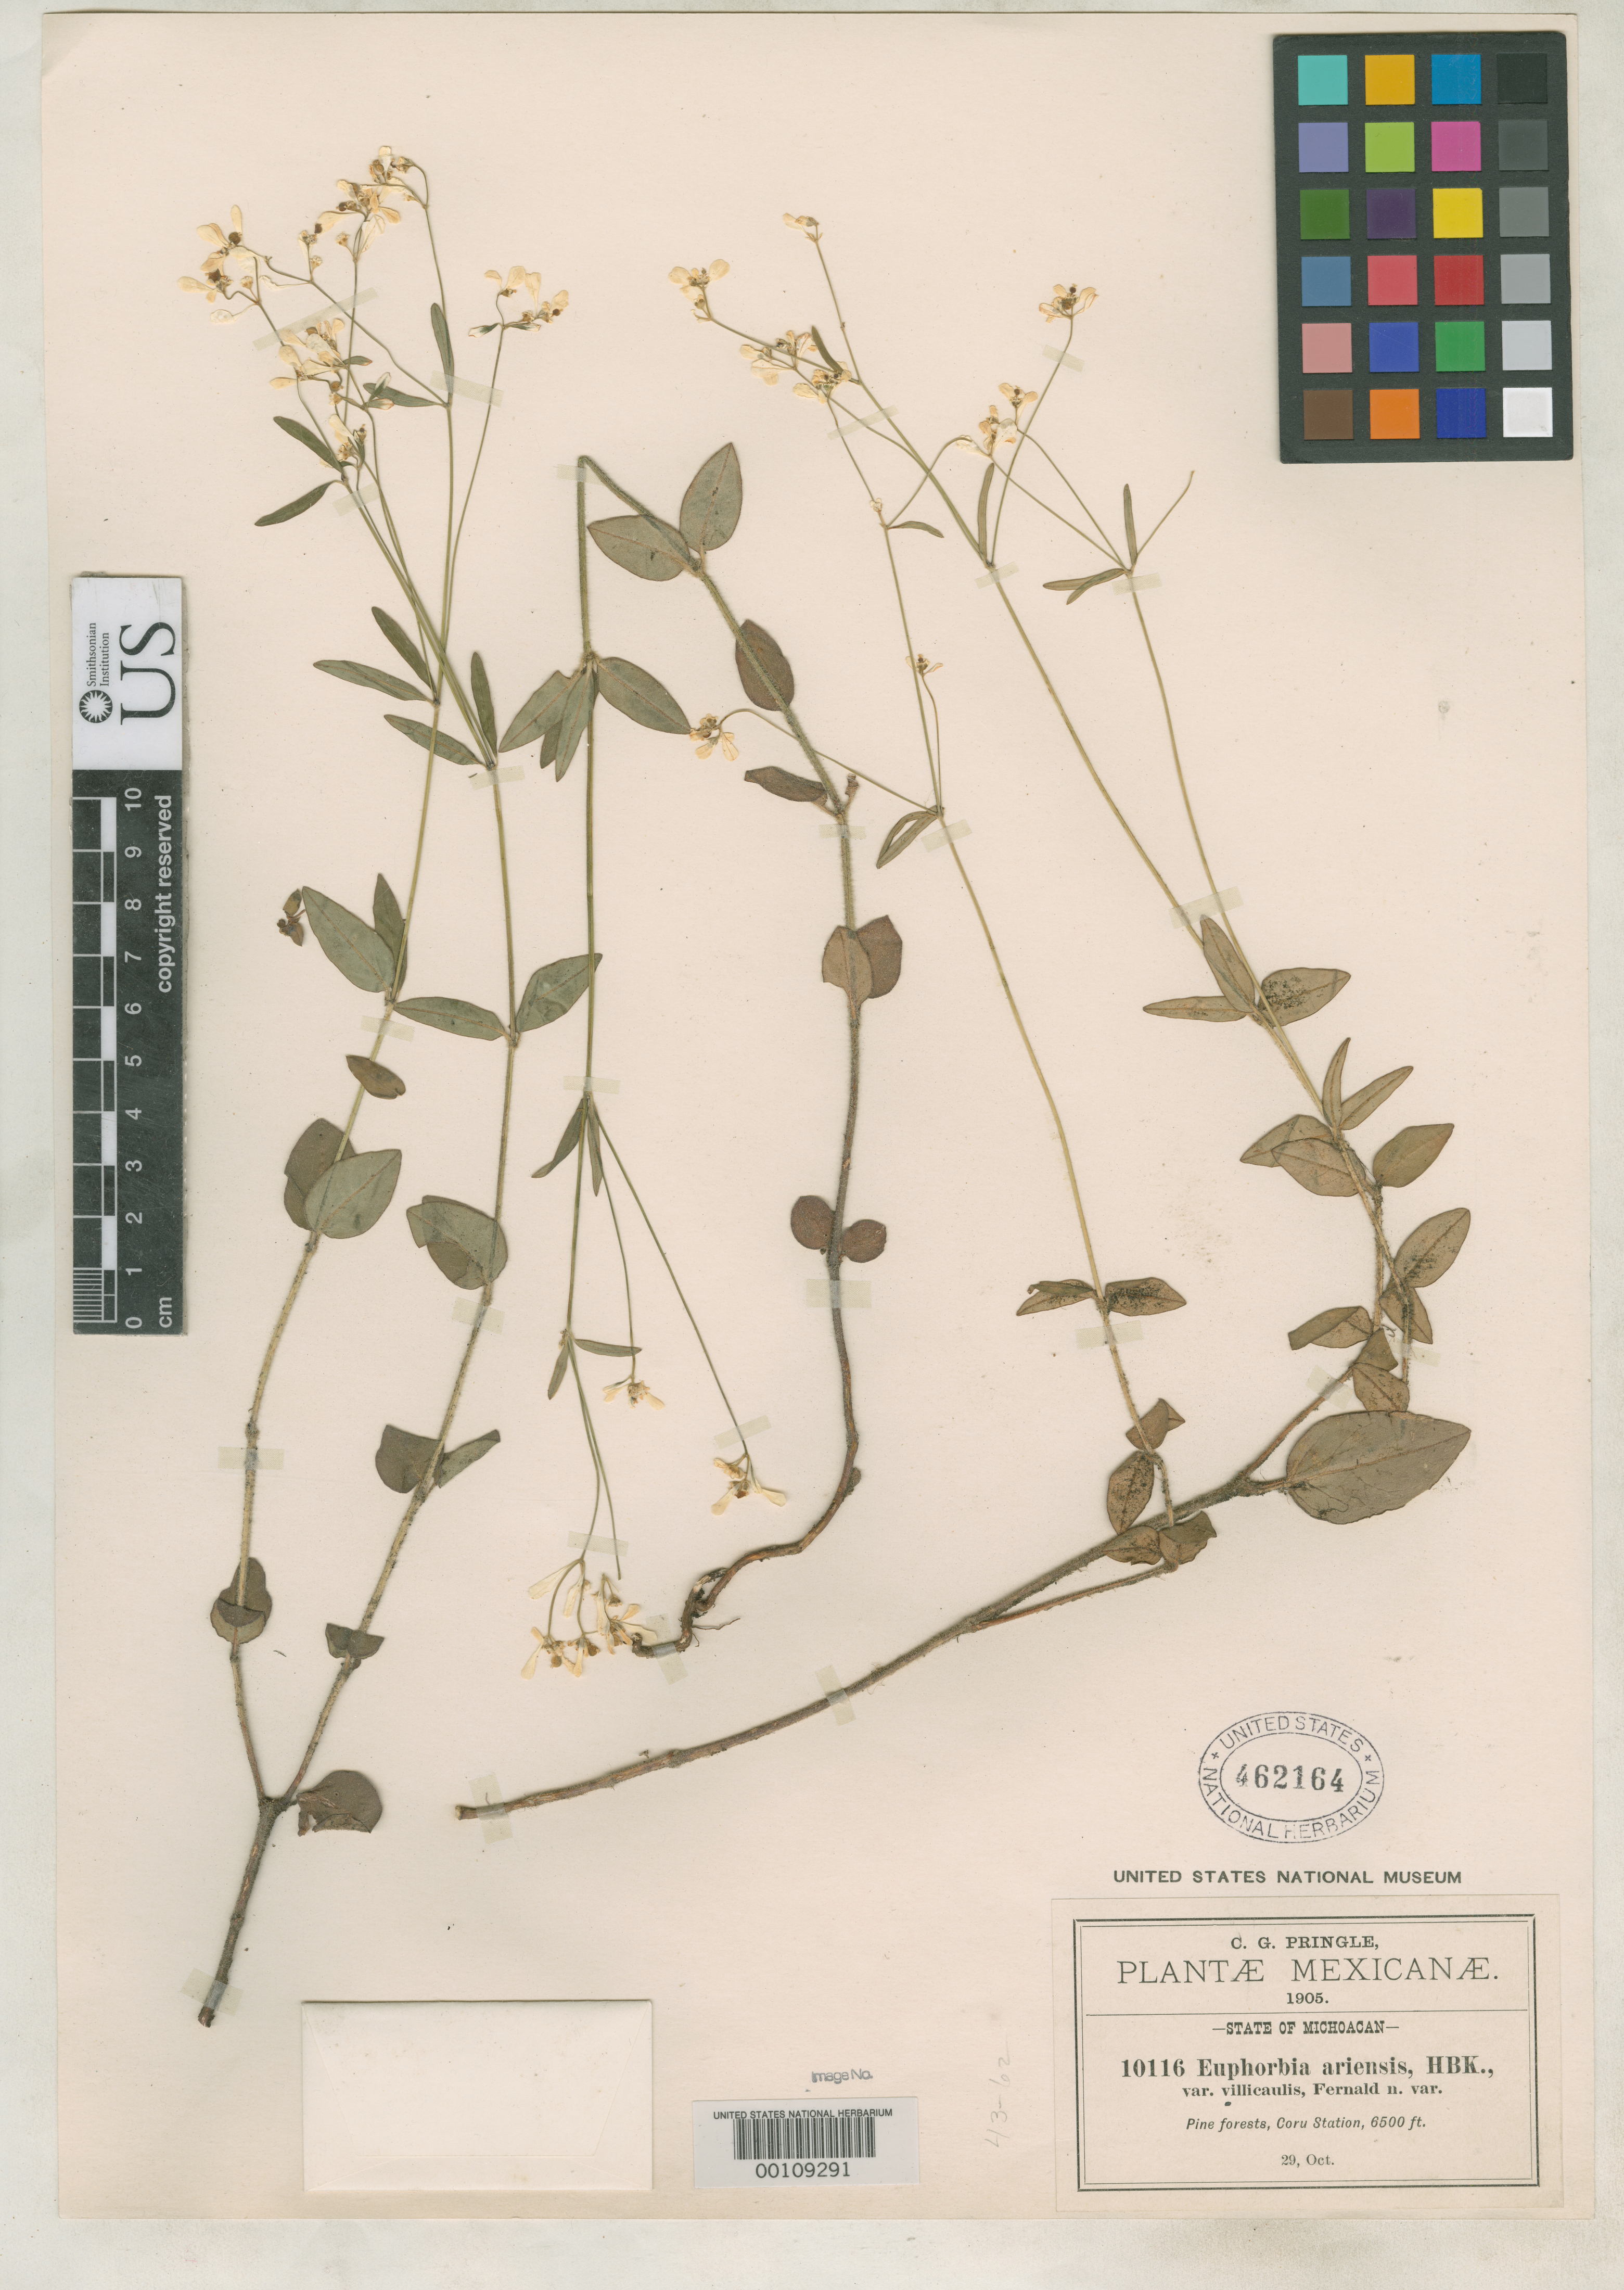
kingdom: Plantae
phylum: Tracheophyta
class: Magnoliopsida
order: Malpighiales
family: Euphorbiaceae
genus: Euphorbia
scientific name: Euphorbia ariensis var. villicaulis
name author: Fernald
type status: Isotype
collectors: C. G. Pringle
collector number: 10116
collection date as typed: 29 Oct 1905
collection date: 1905-10-29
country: Mexico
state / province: Michoacán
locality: Coru Station.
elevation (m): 1970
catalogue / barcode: US 462164